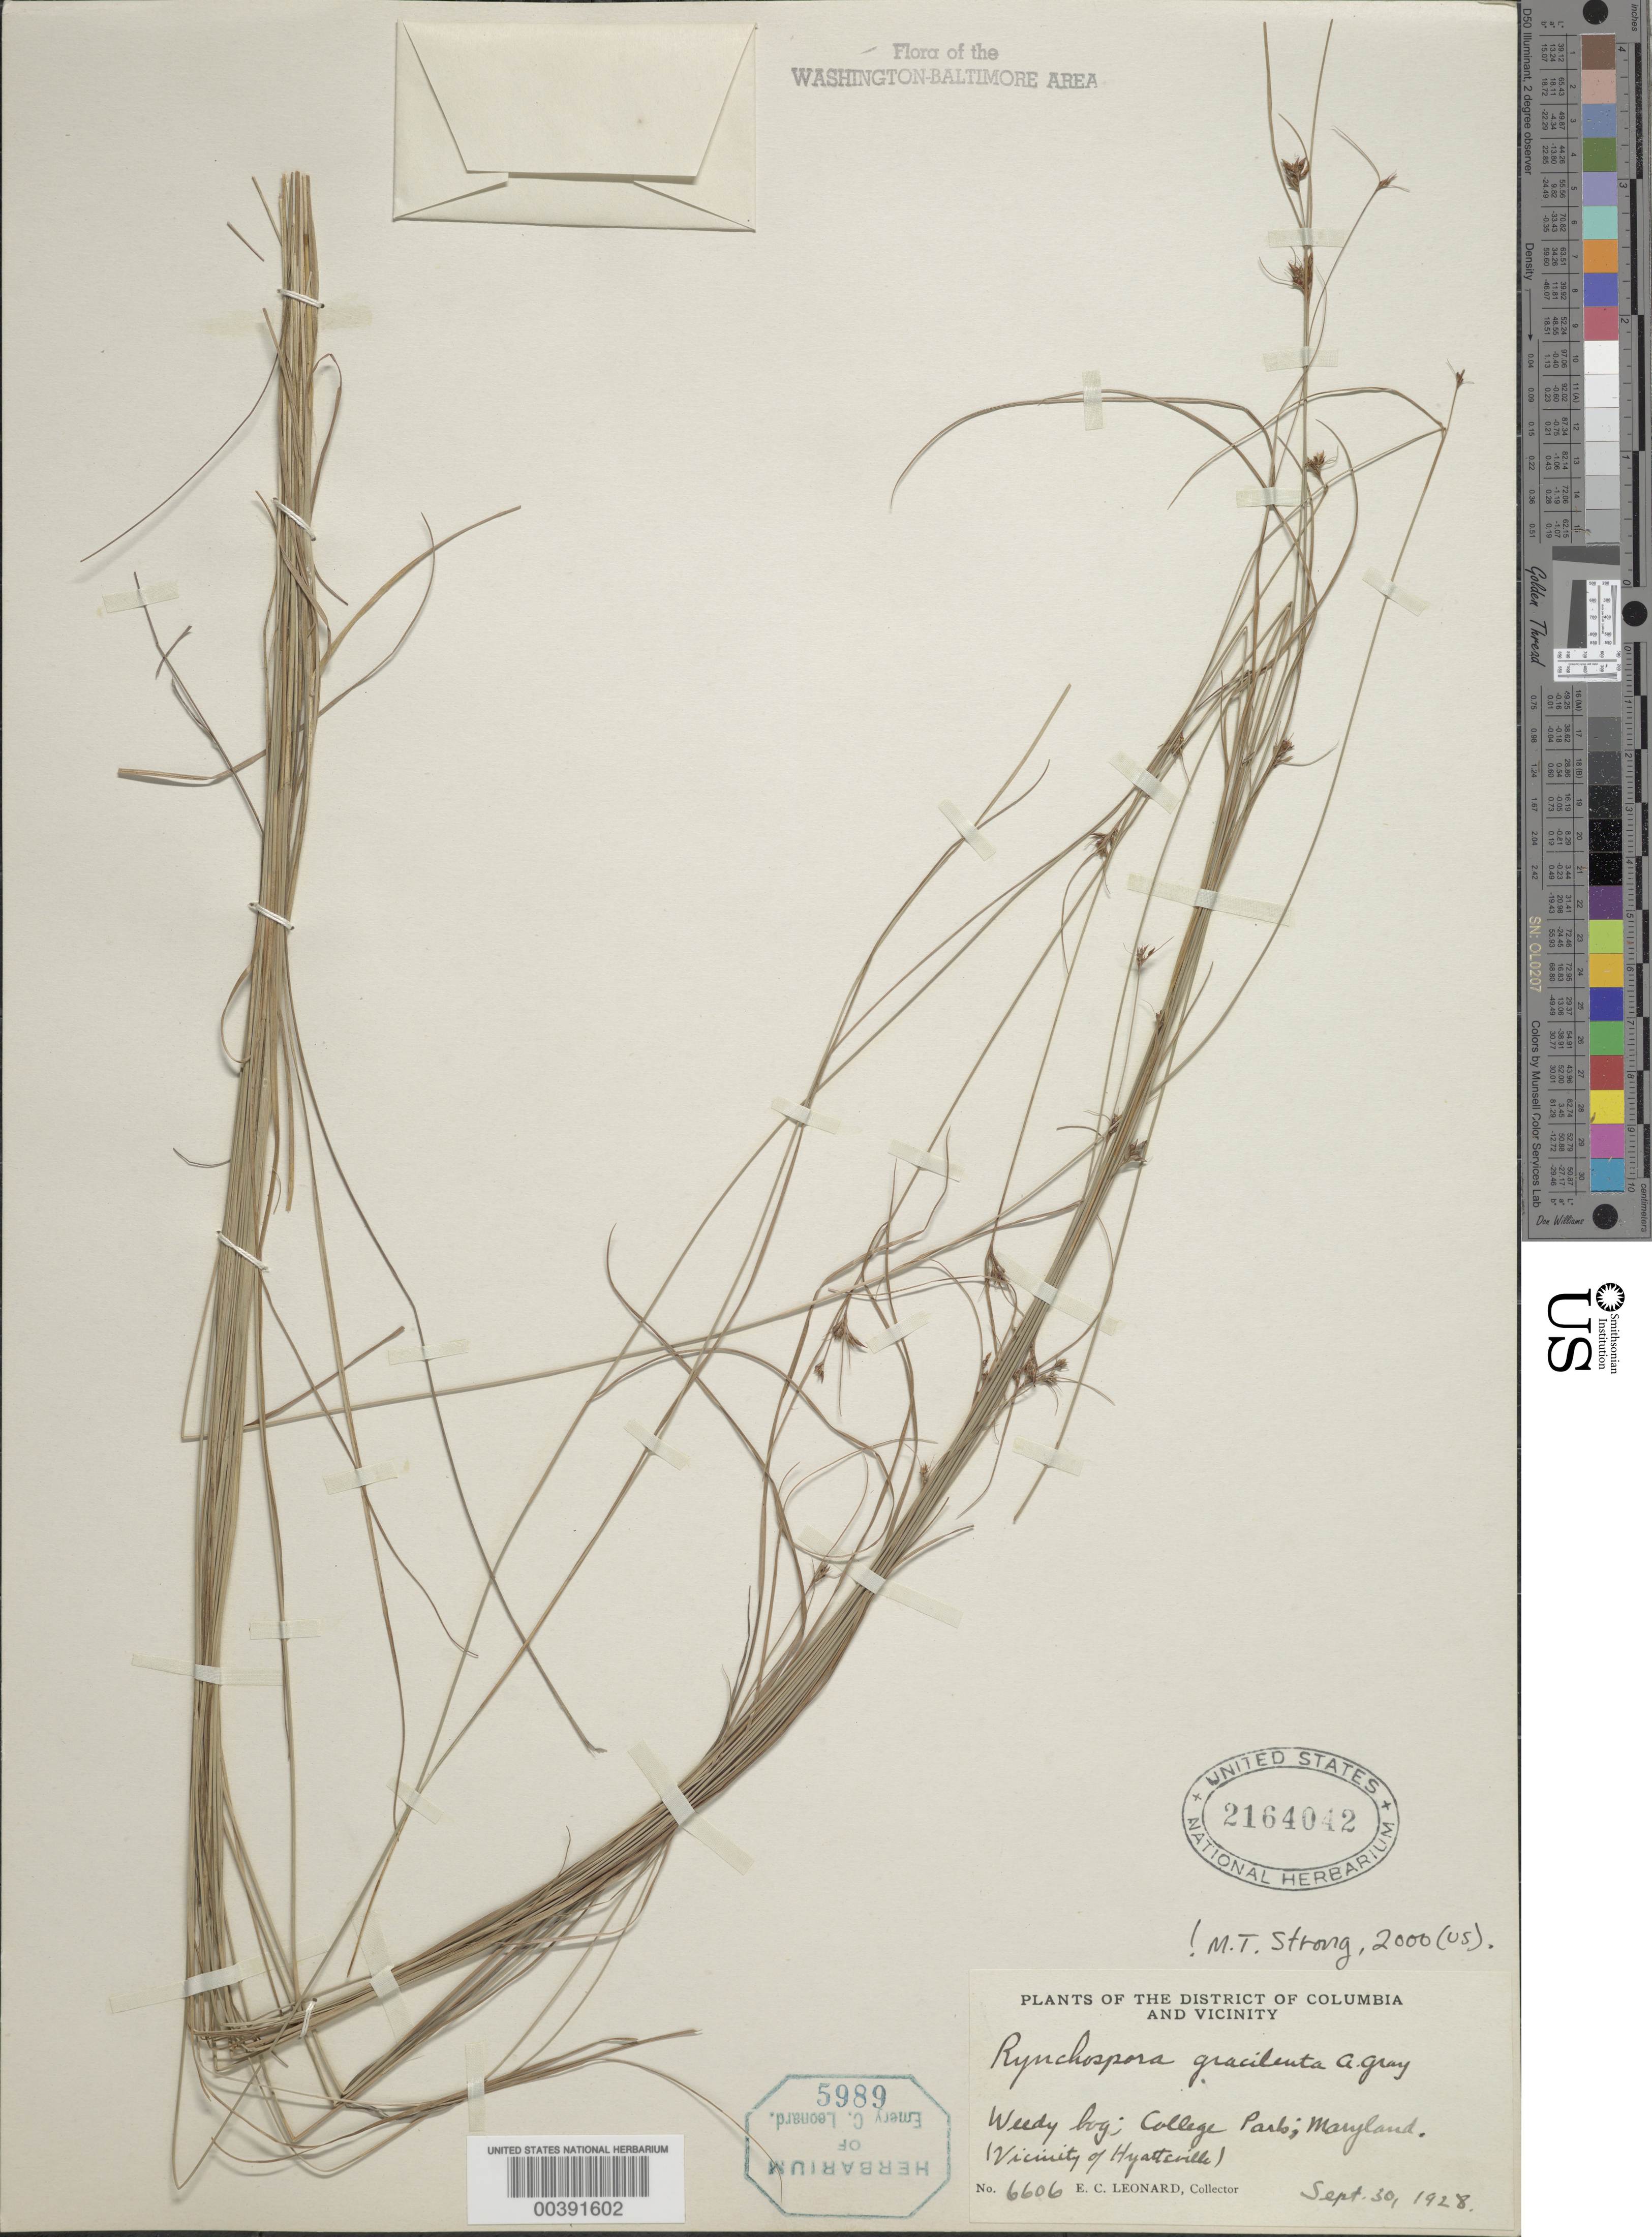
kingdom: Plantae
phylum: Tracheophyta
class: Liliopsida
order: Poales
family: Cyperaceae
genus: Rhynchospora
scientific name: Rhynchospora capitellata f. controversa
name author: (Michx.) Vahl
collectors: E. C. Leonard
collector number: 6606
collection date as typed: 30 Sep 1928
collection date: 1928-09-30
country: United States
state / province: Maryland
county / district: Prince George's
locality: College Park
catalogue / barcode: US 2164042